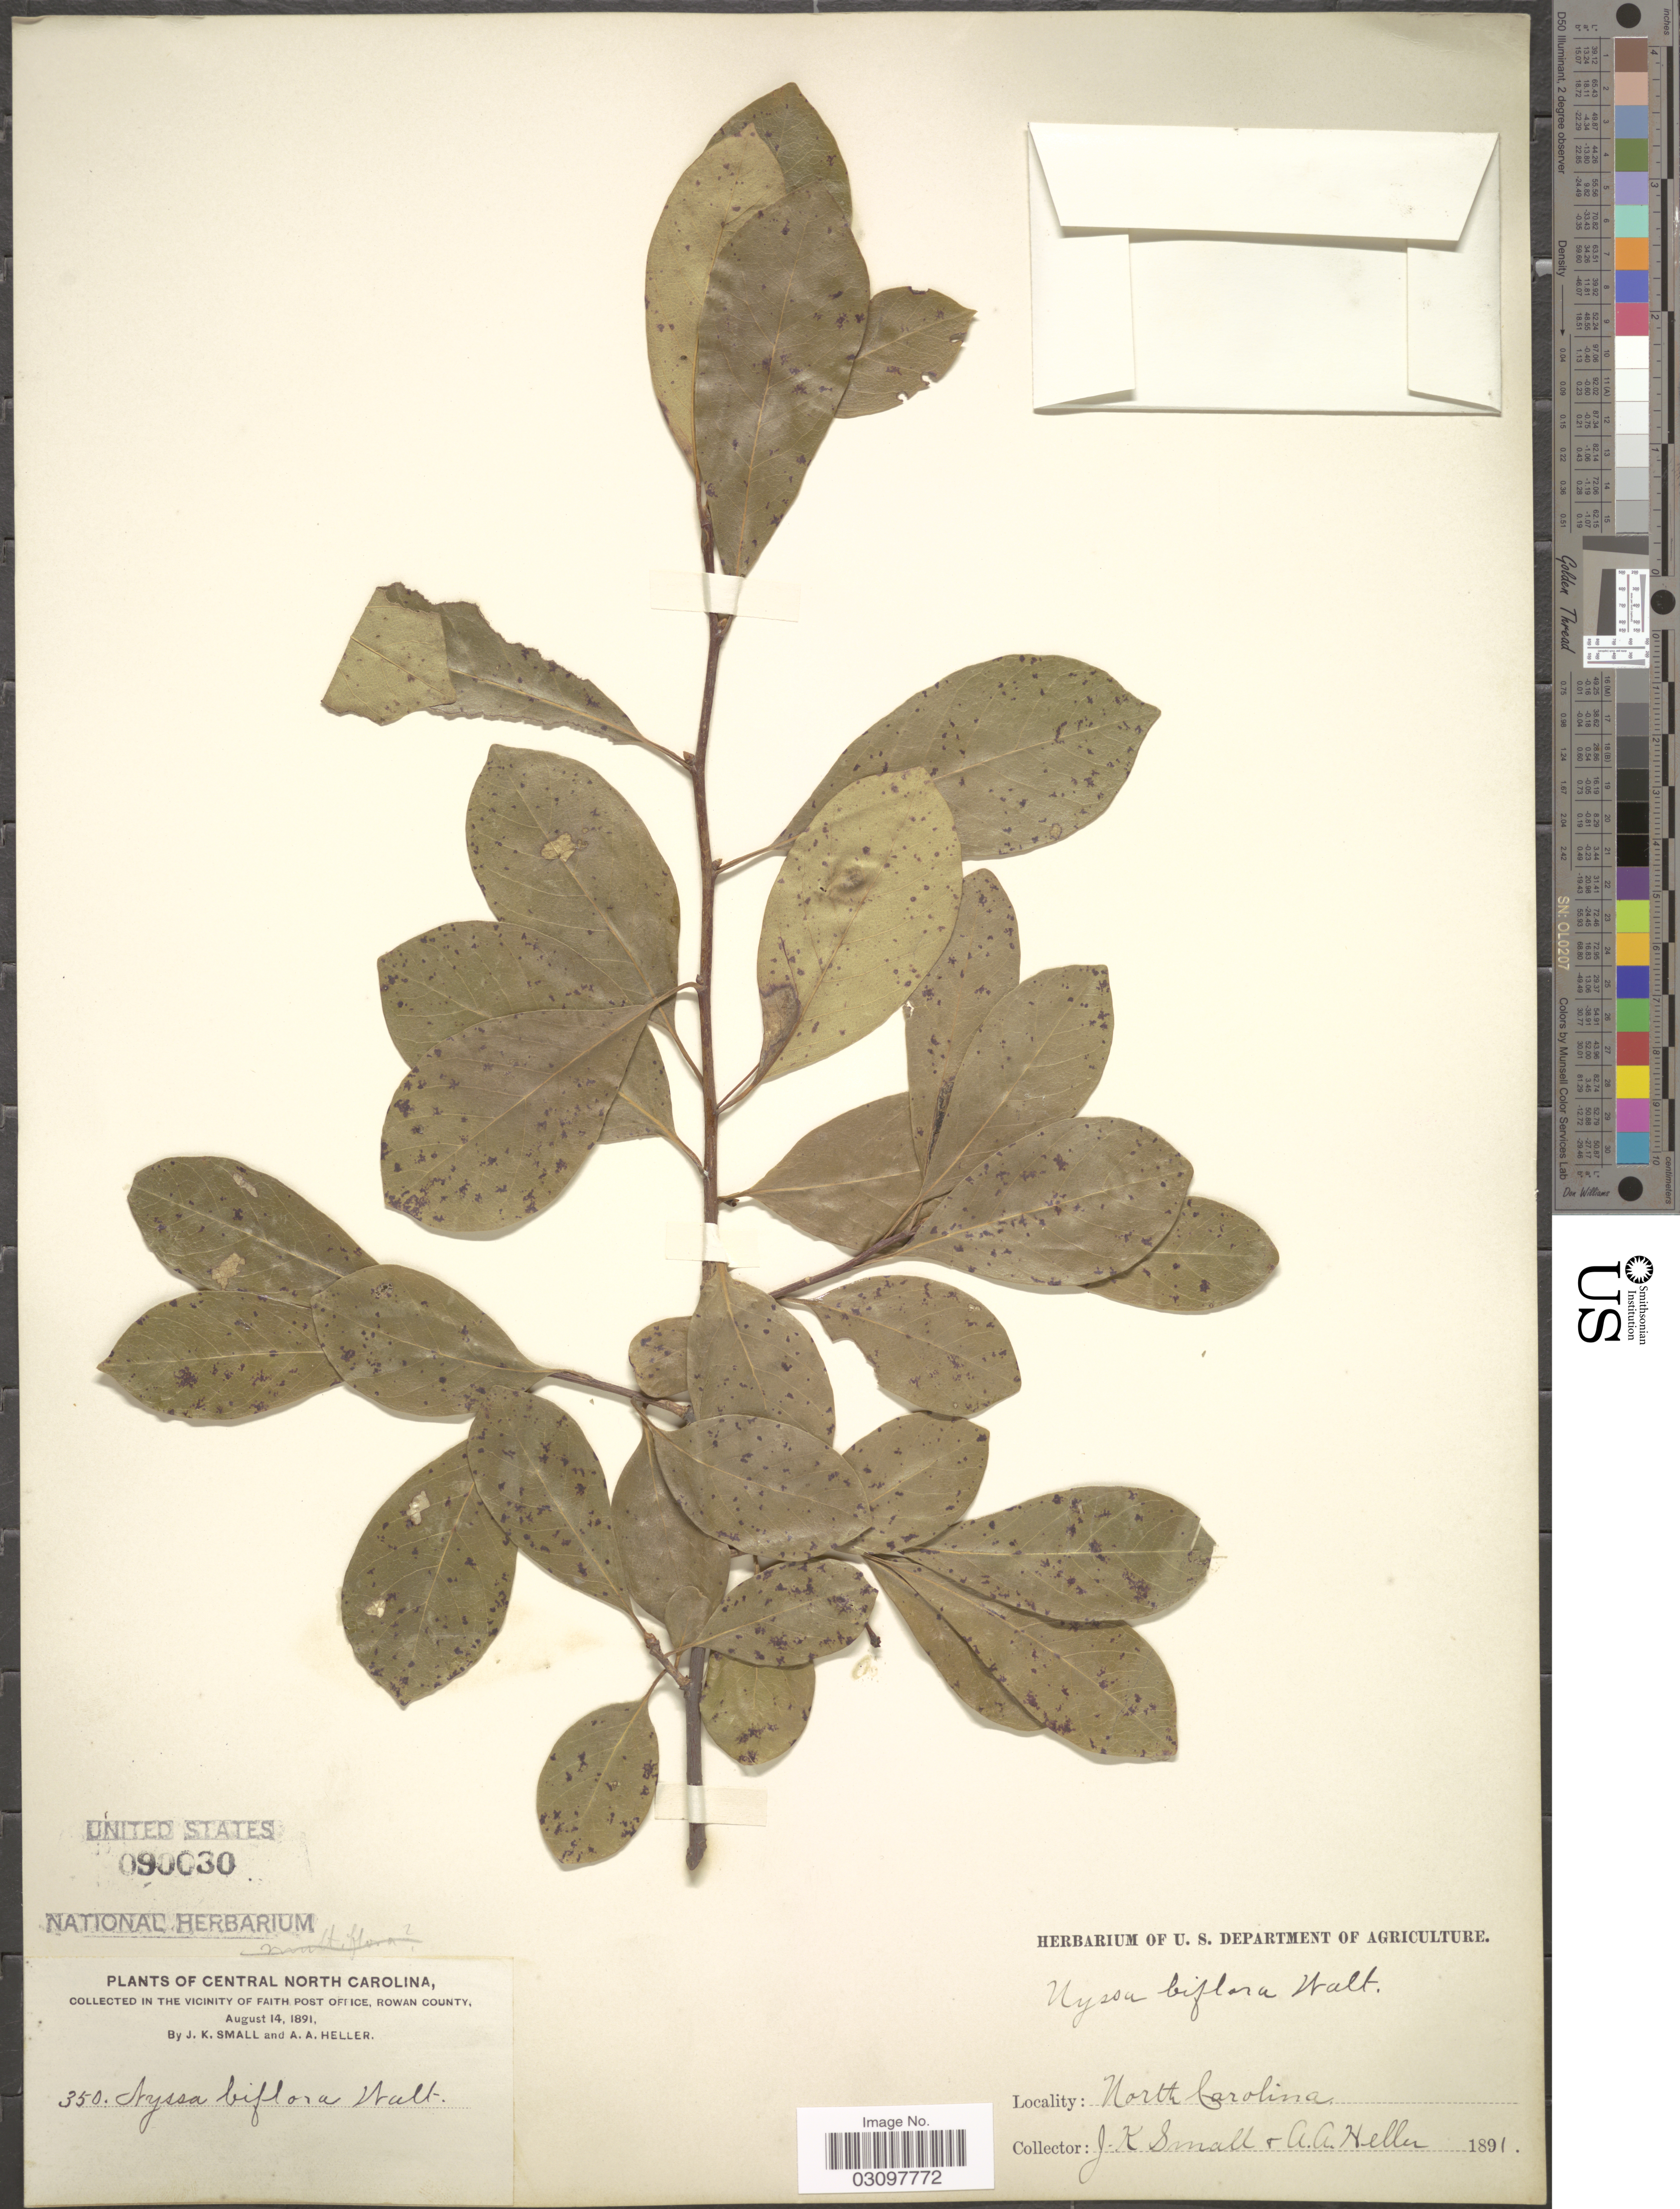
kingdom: Plantae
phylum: Tracheophyta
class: Magnoliopsida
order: Cornales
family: Nyssaceae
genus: Nyssa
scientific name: Nyssa biflora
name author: Walter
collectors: J. K. Small & A. A. Heller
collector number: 350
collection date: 1891-08-14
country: United States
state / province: North Carolina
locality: Central North Carolina. In the vicinity of Faith Post Office, Rowan County.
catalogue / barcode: US 90030